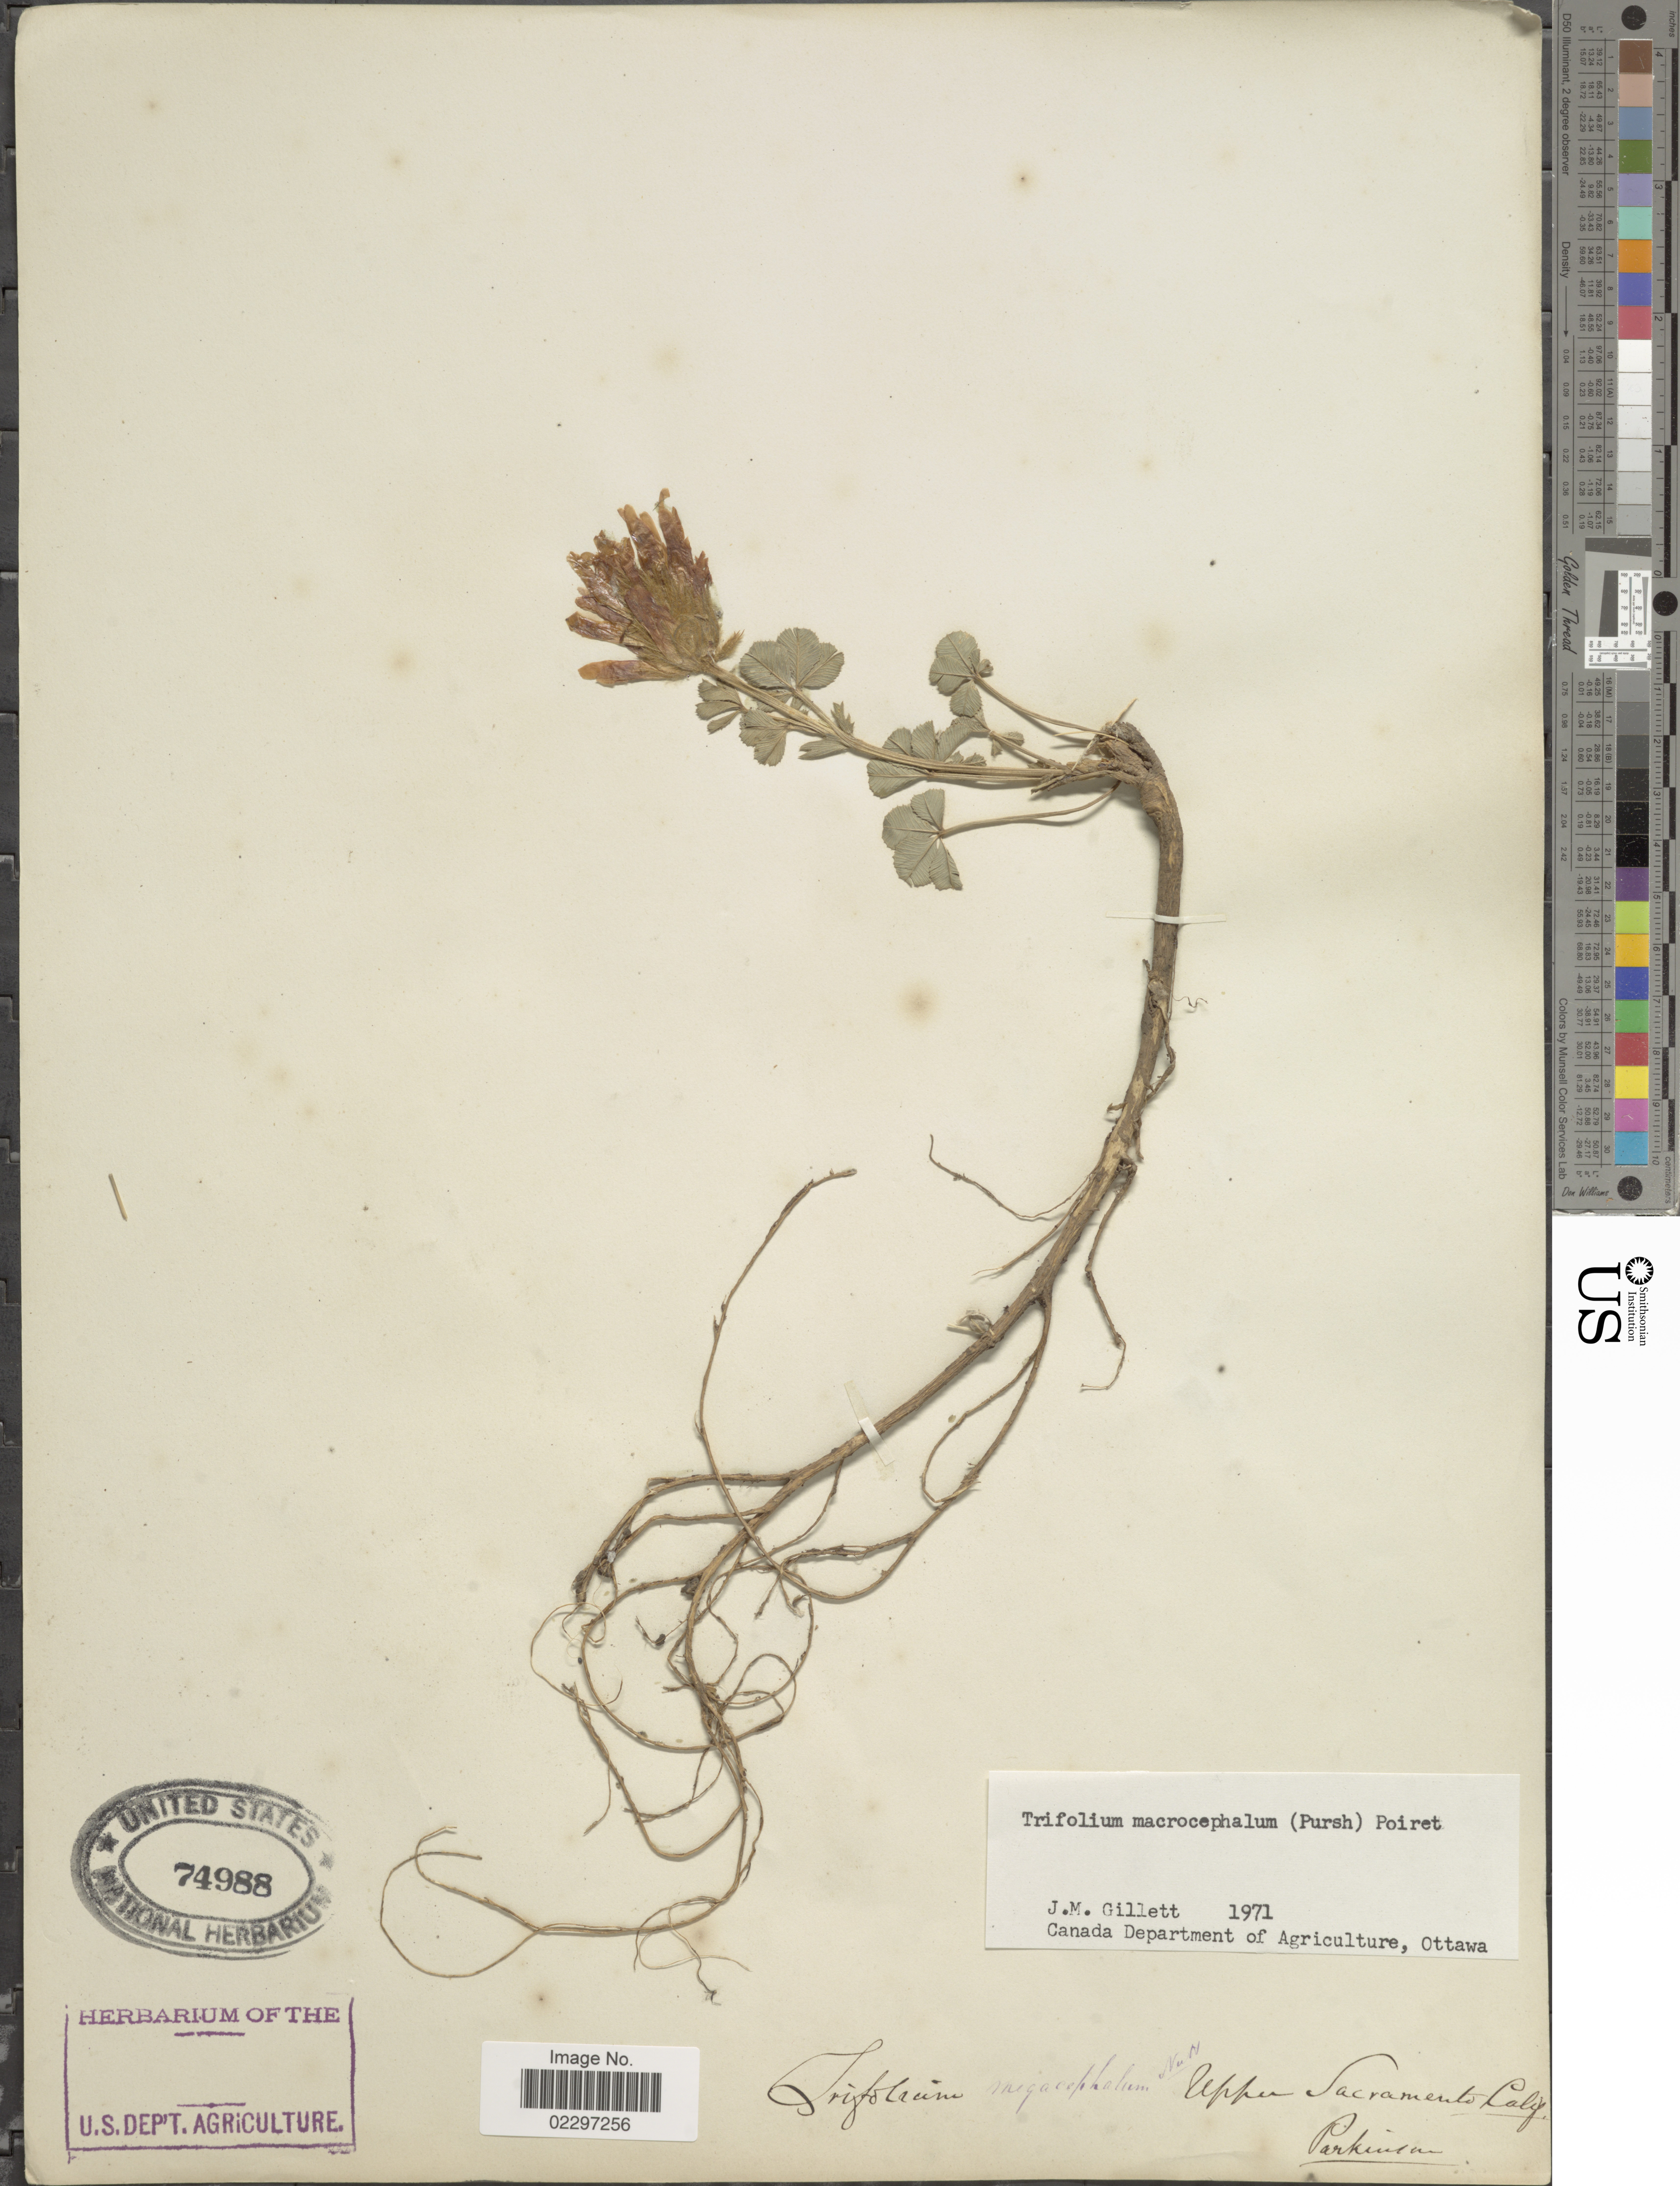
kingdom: Plantae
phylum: Tracheophyta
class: Magnoliopsida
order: Fabales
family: Fabaceae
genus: Trifolium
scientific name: Trifolium macrocephalum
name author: (Pursh) Poir.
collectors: Parkinson, --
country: United States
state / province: California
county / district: Sacramento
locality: Upper Sacramento Calif.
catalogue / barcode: US 74988